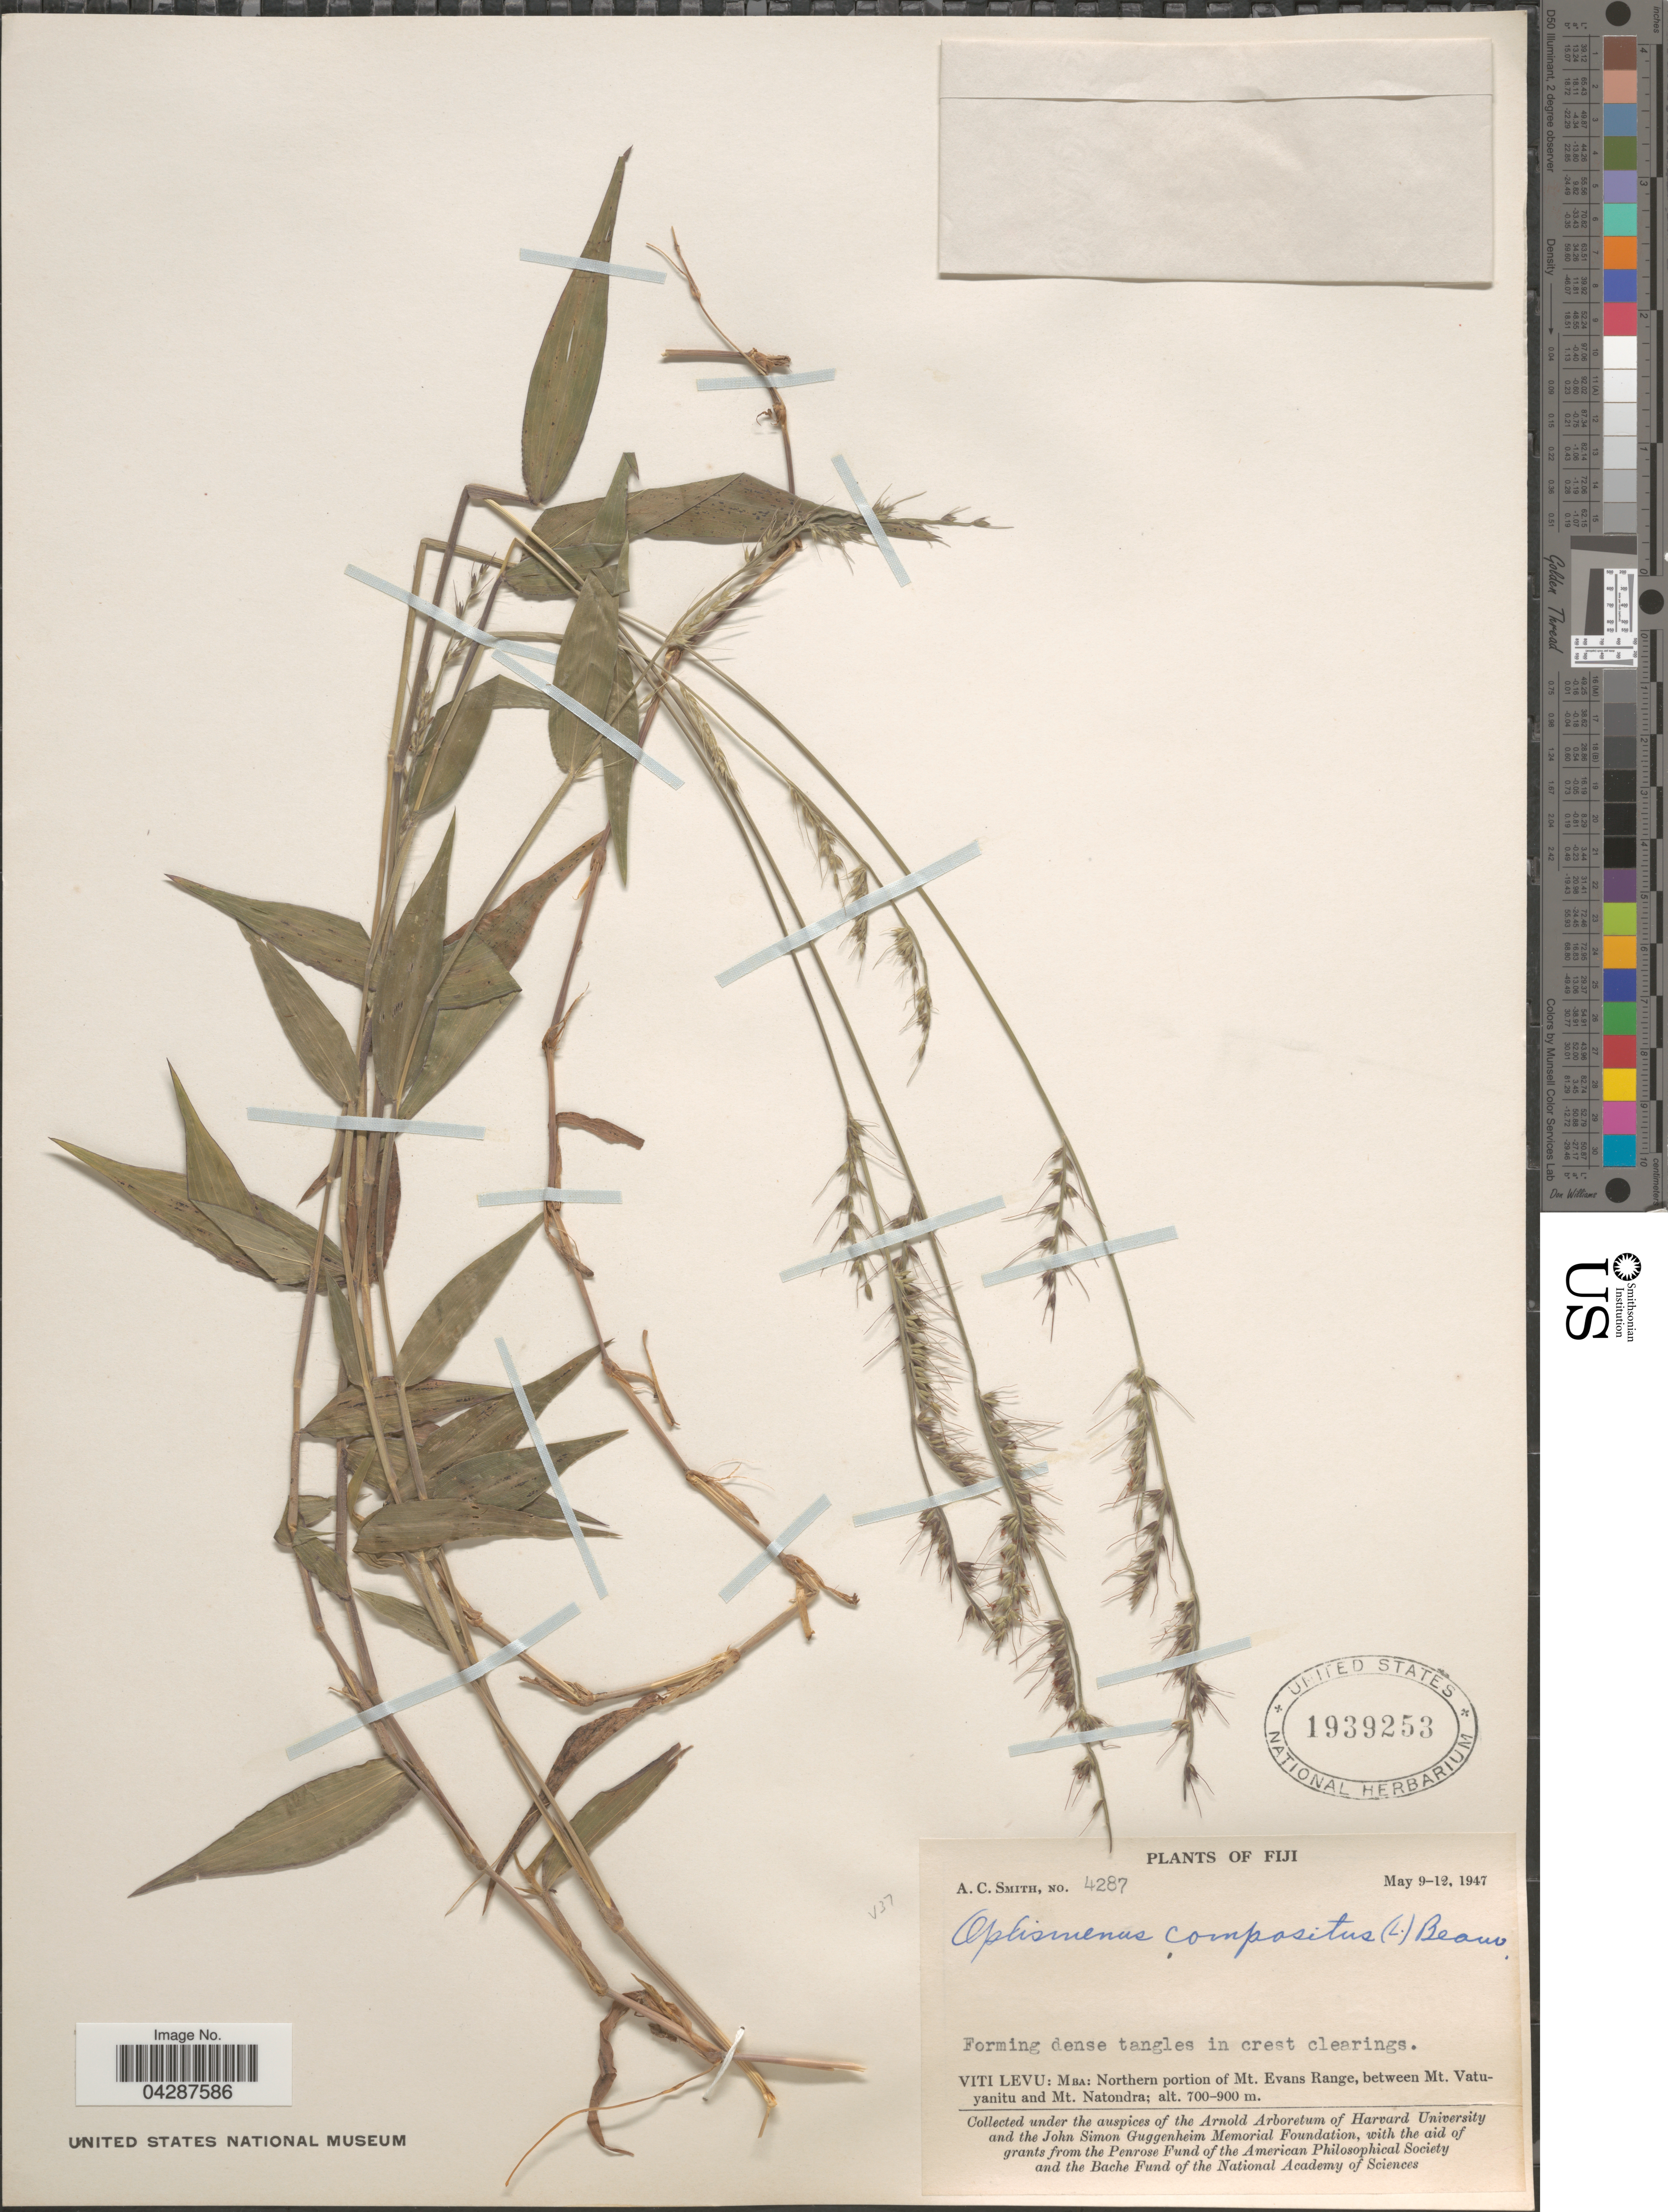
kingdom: Plantae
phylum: Tracheophyta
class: Liliopsida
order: Poales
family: Poaceae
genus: Oplismenus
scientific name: Oplismenus compositus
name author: (L.) P. Beauv.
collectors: A. C. Smith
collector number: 4287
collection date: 1947-05-09/1947-05-12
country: Fiji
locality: Viti Levu: Mba: Northern portion of Mt. Evans Range, between Mt. Vatuyanitu and Mt. Natondra.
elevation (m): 700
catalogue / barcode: US 1939253